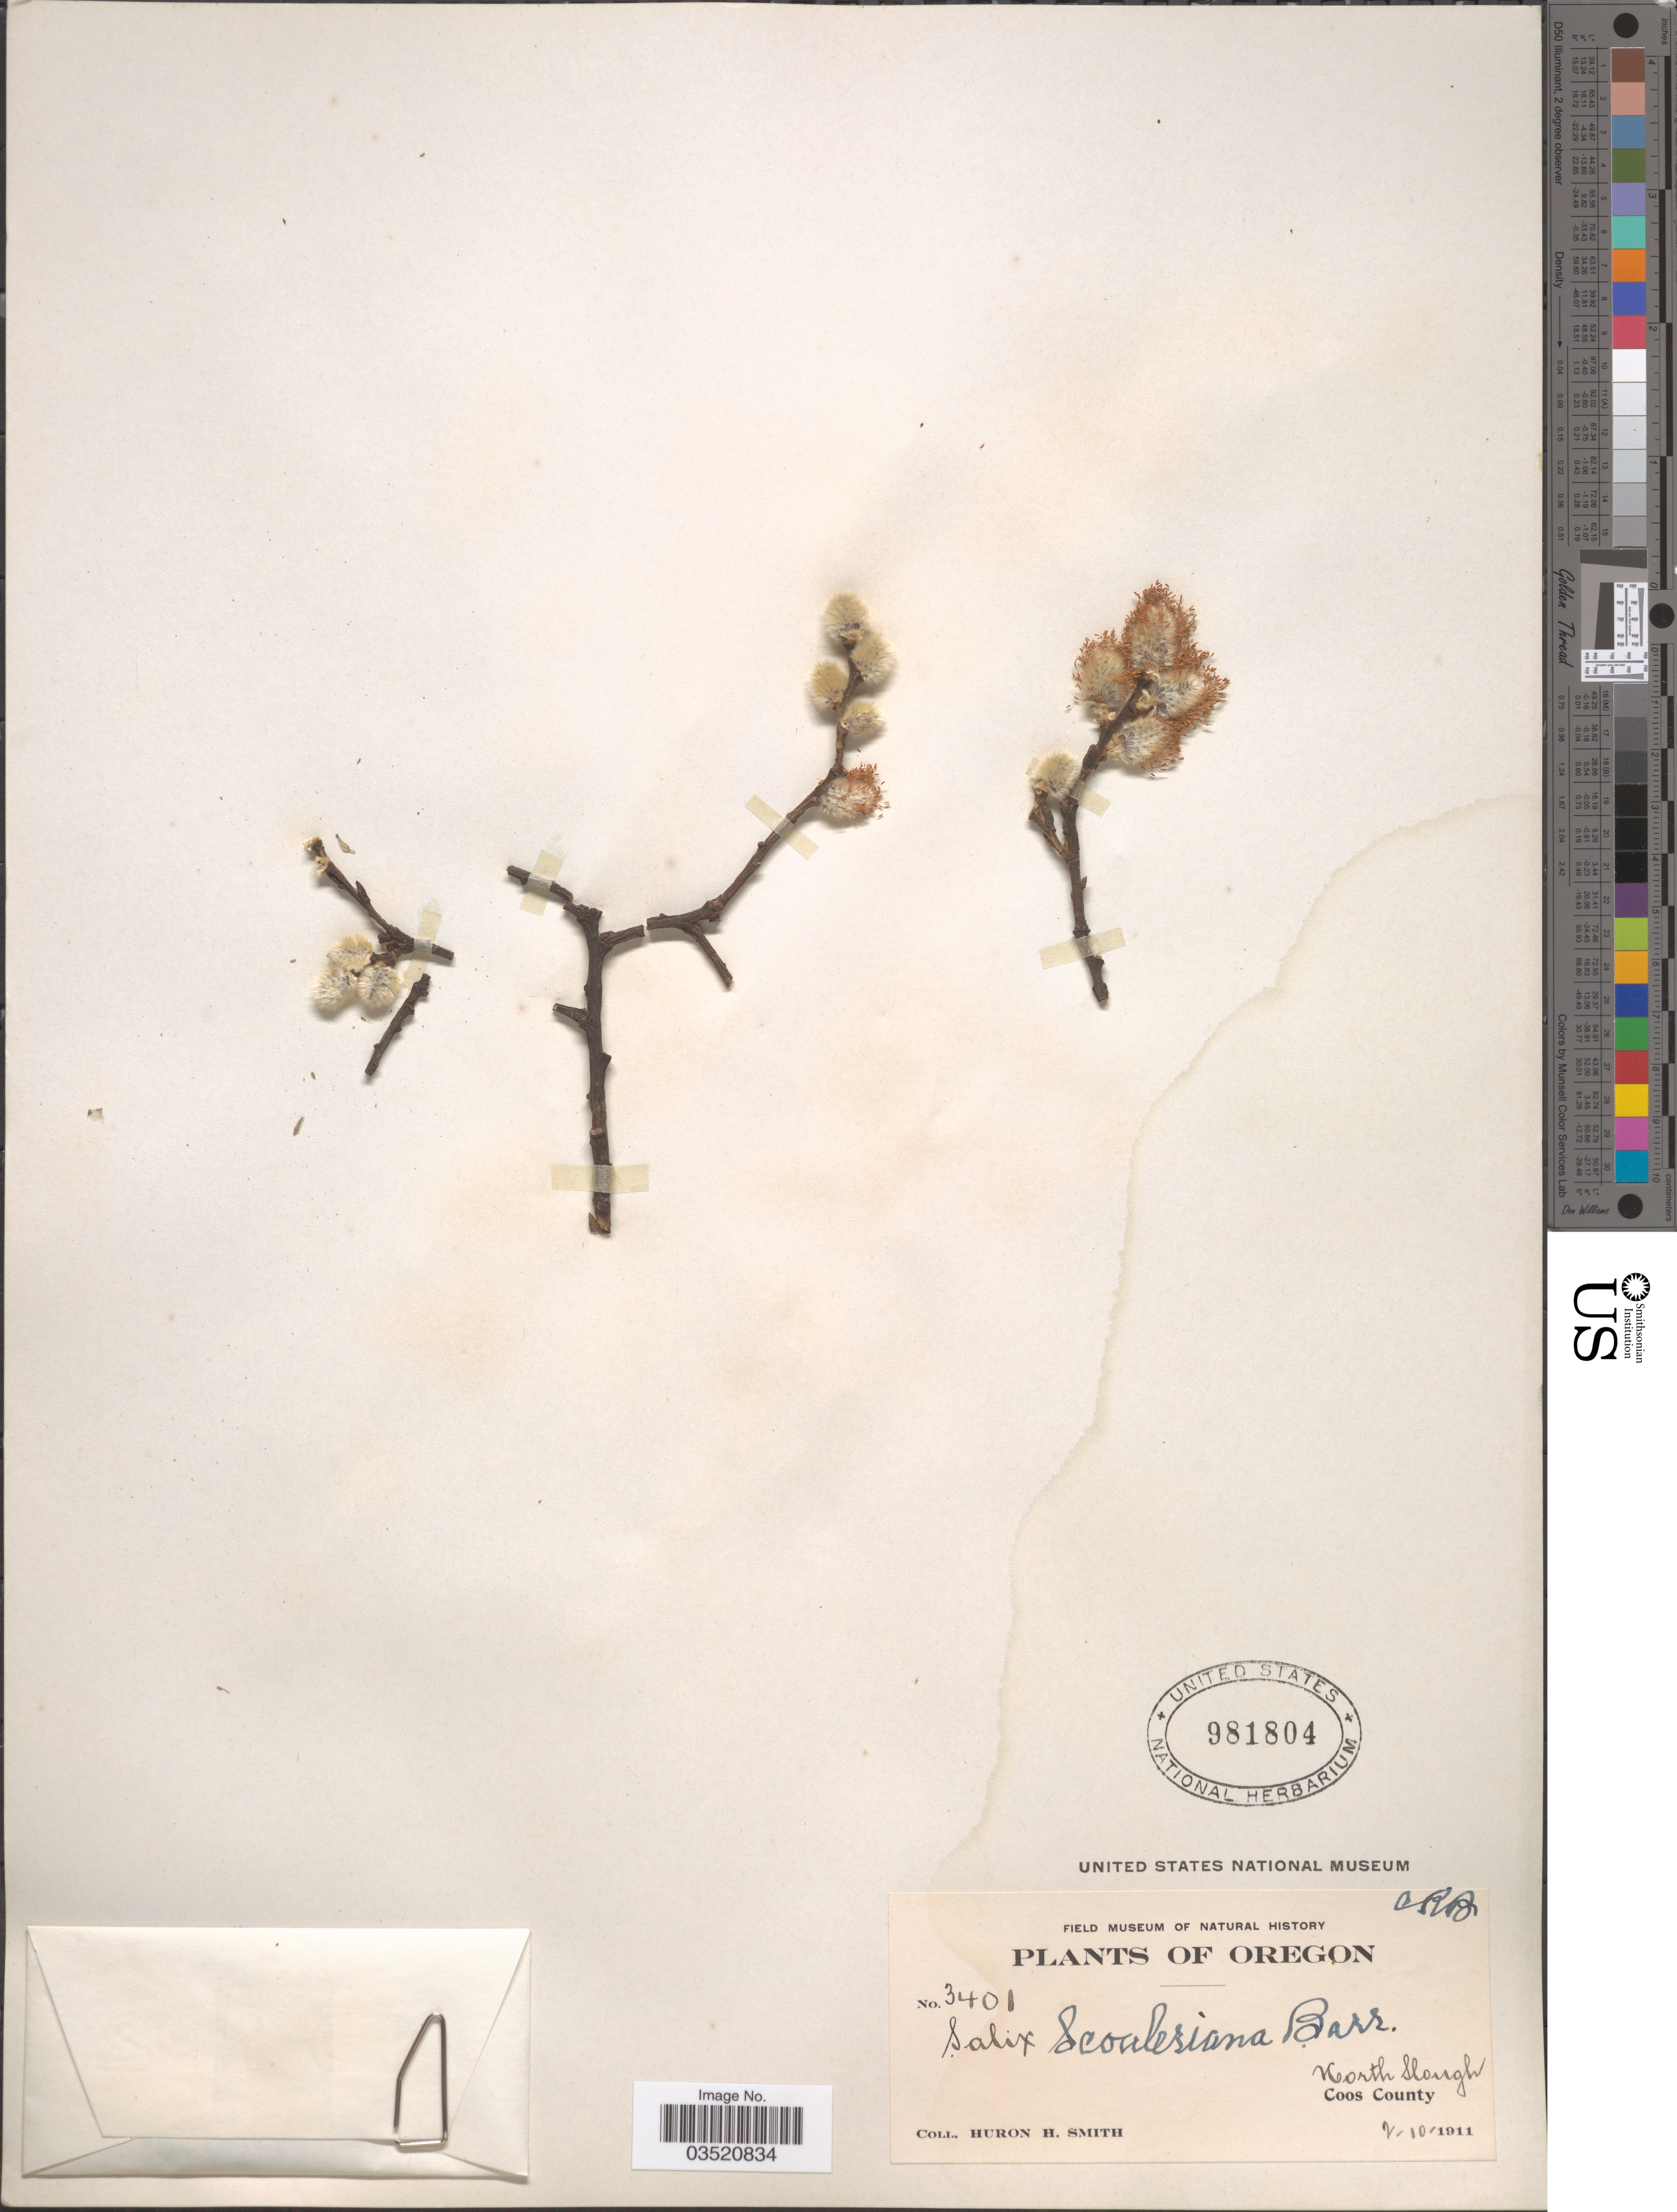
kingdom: Plantae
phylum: Tracheophyta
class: Magnoliopsida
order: Malpighiales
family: Salicaceae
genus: Salix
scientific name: Salix scouleriana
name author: Barratt ex Hook.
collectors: Huron H. Smith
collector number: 3401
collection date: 1911-02-10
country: United States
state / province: Oregon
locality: North Slough. Coos County.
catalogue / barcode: US 981804